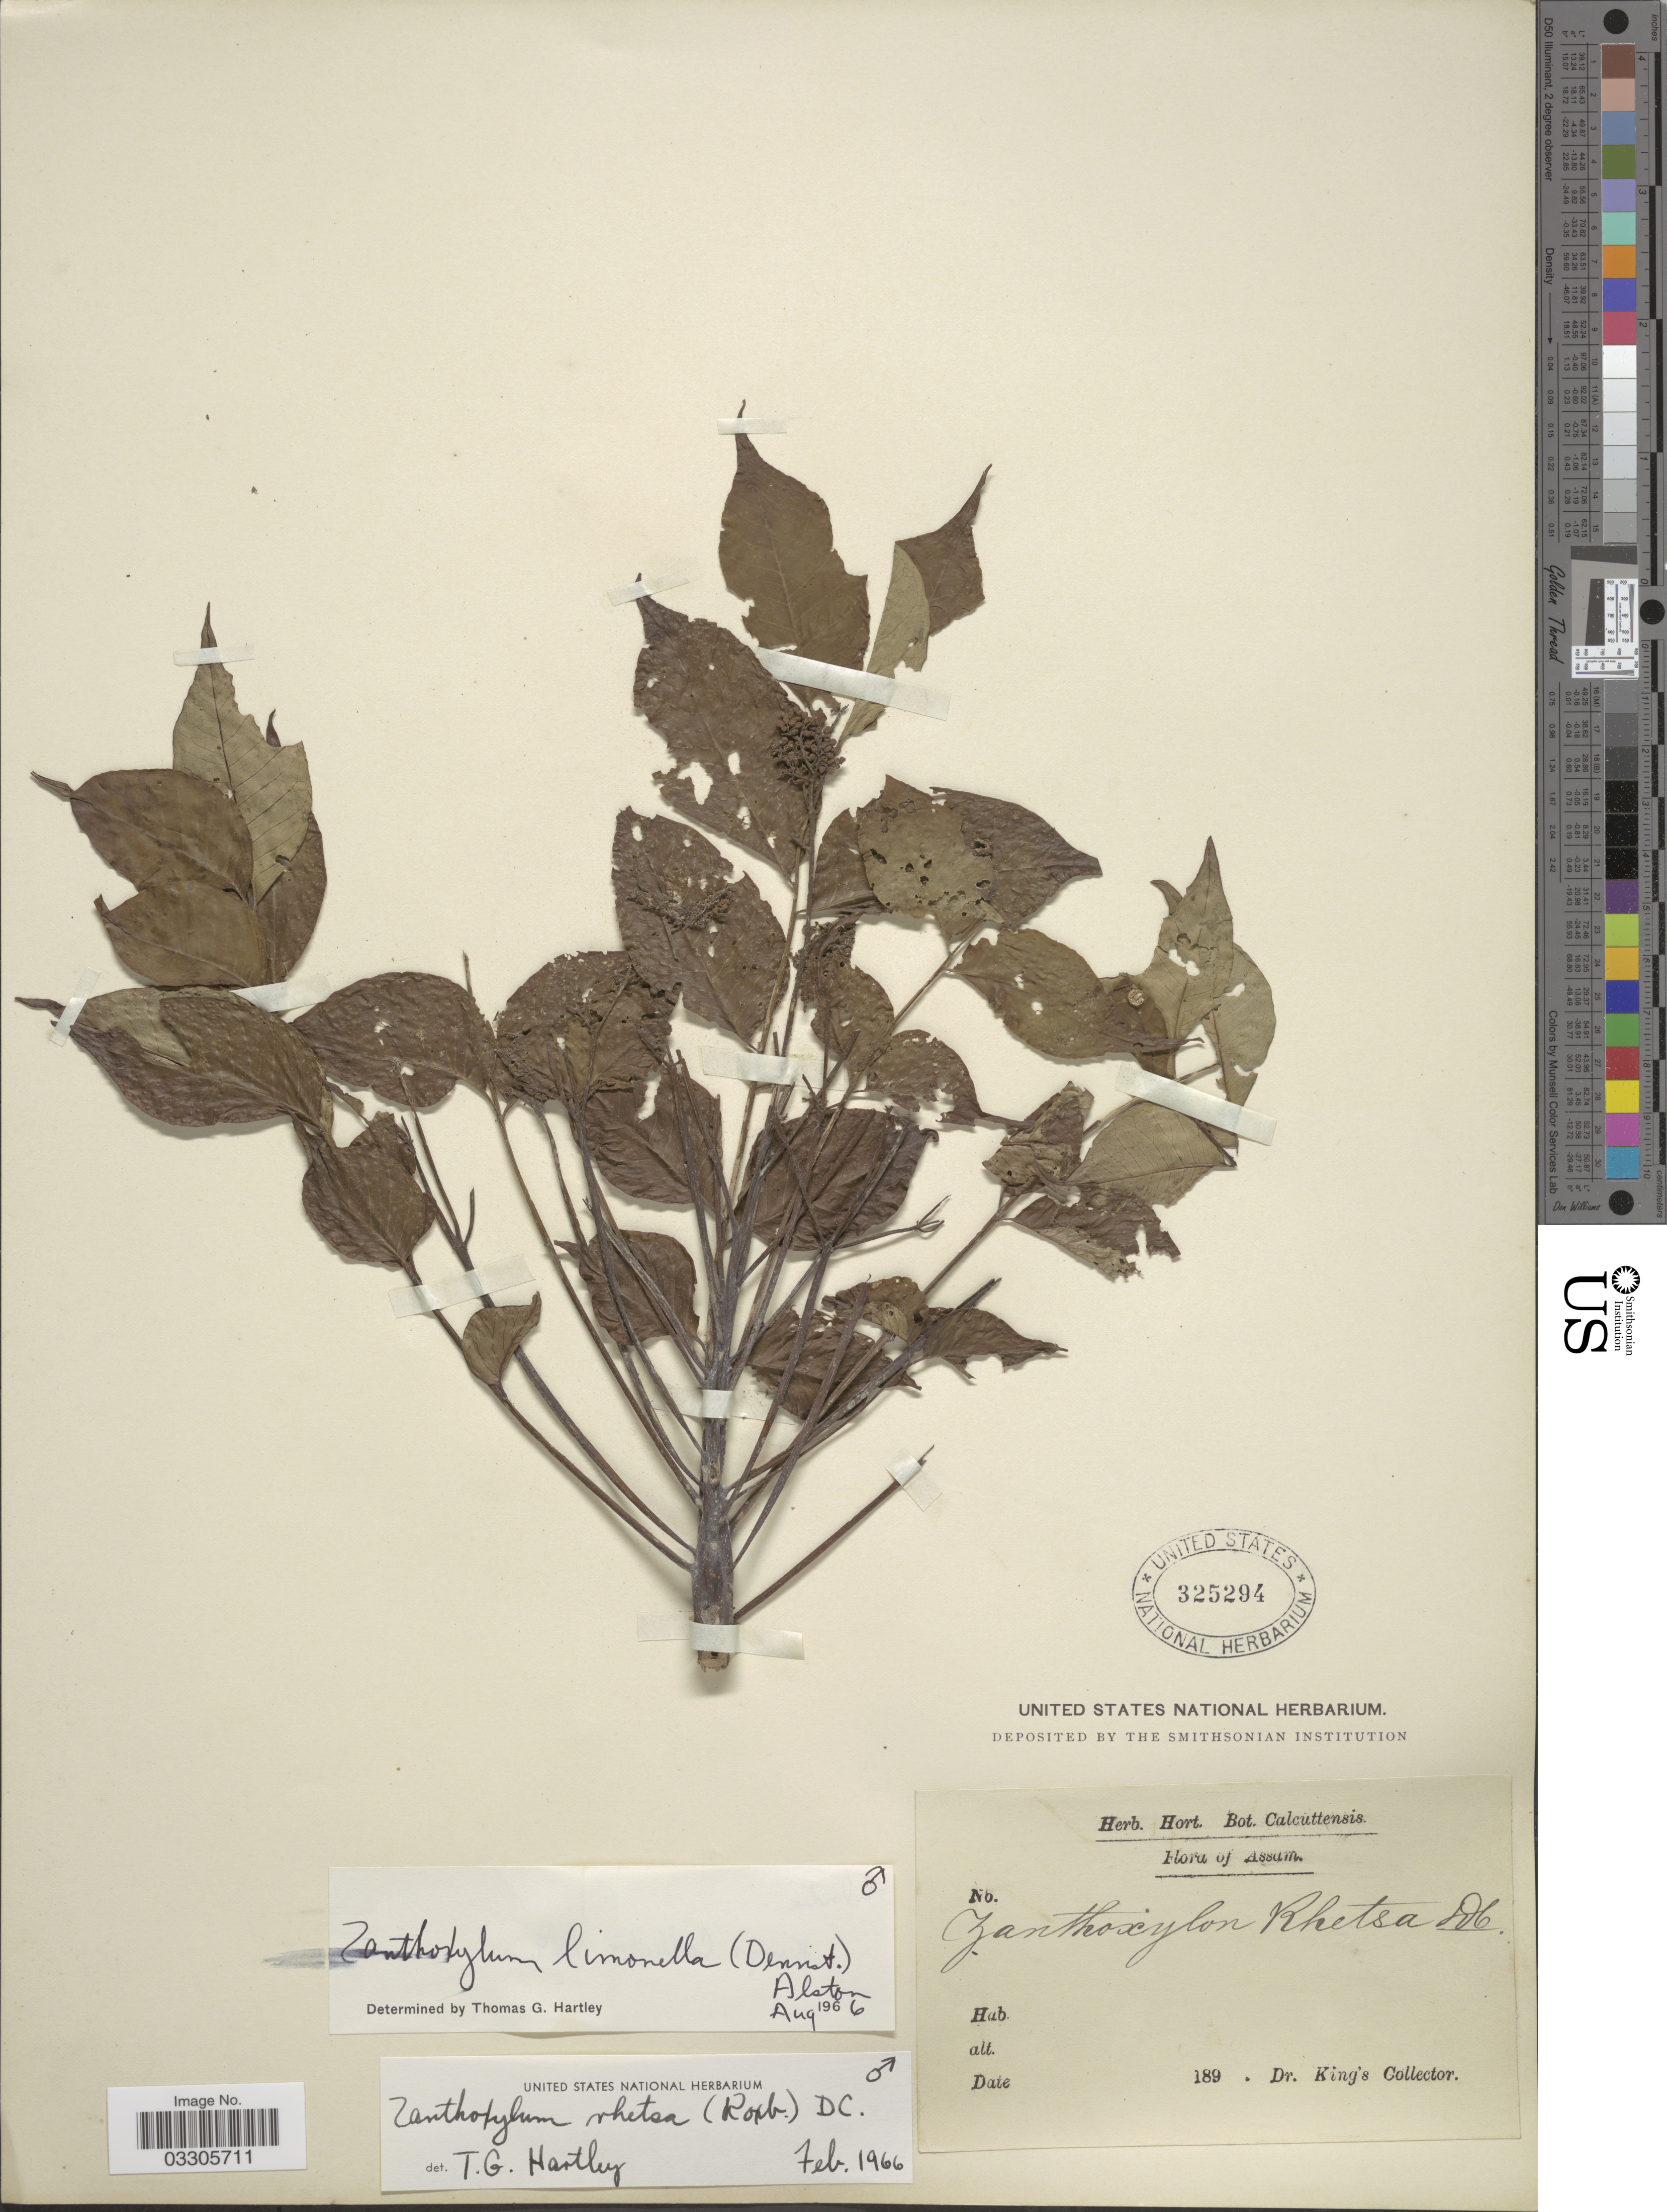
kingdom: Plantae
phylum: Tracheophyta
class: Magnoliopsida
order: Sapindales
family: Rutaceae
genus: Zanthoxylum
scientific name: Zanthoxylum limonella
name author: (Dennst.) Alston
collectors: Dr. King's collector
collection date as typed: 189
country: India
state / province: Assam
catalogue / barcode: US 325294